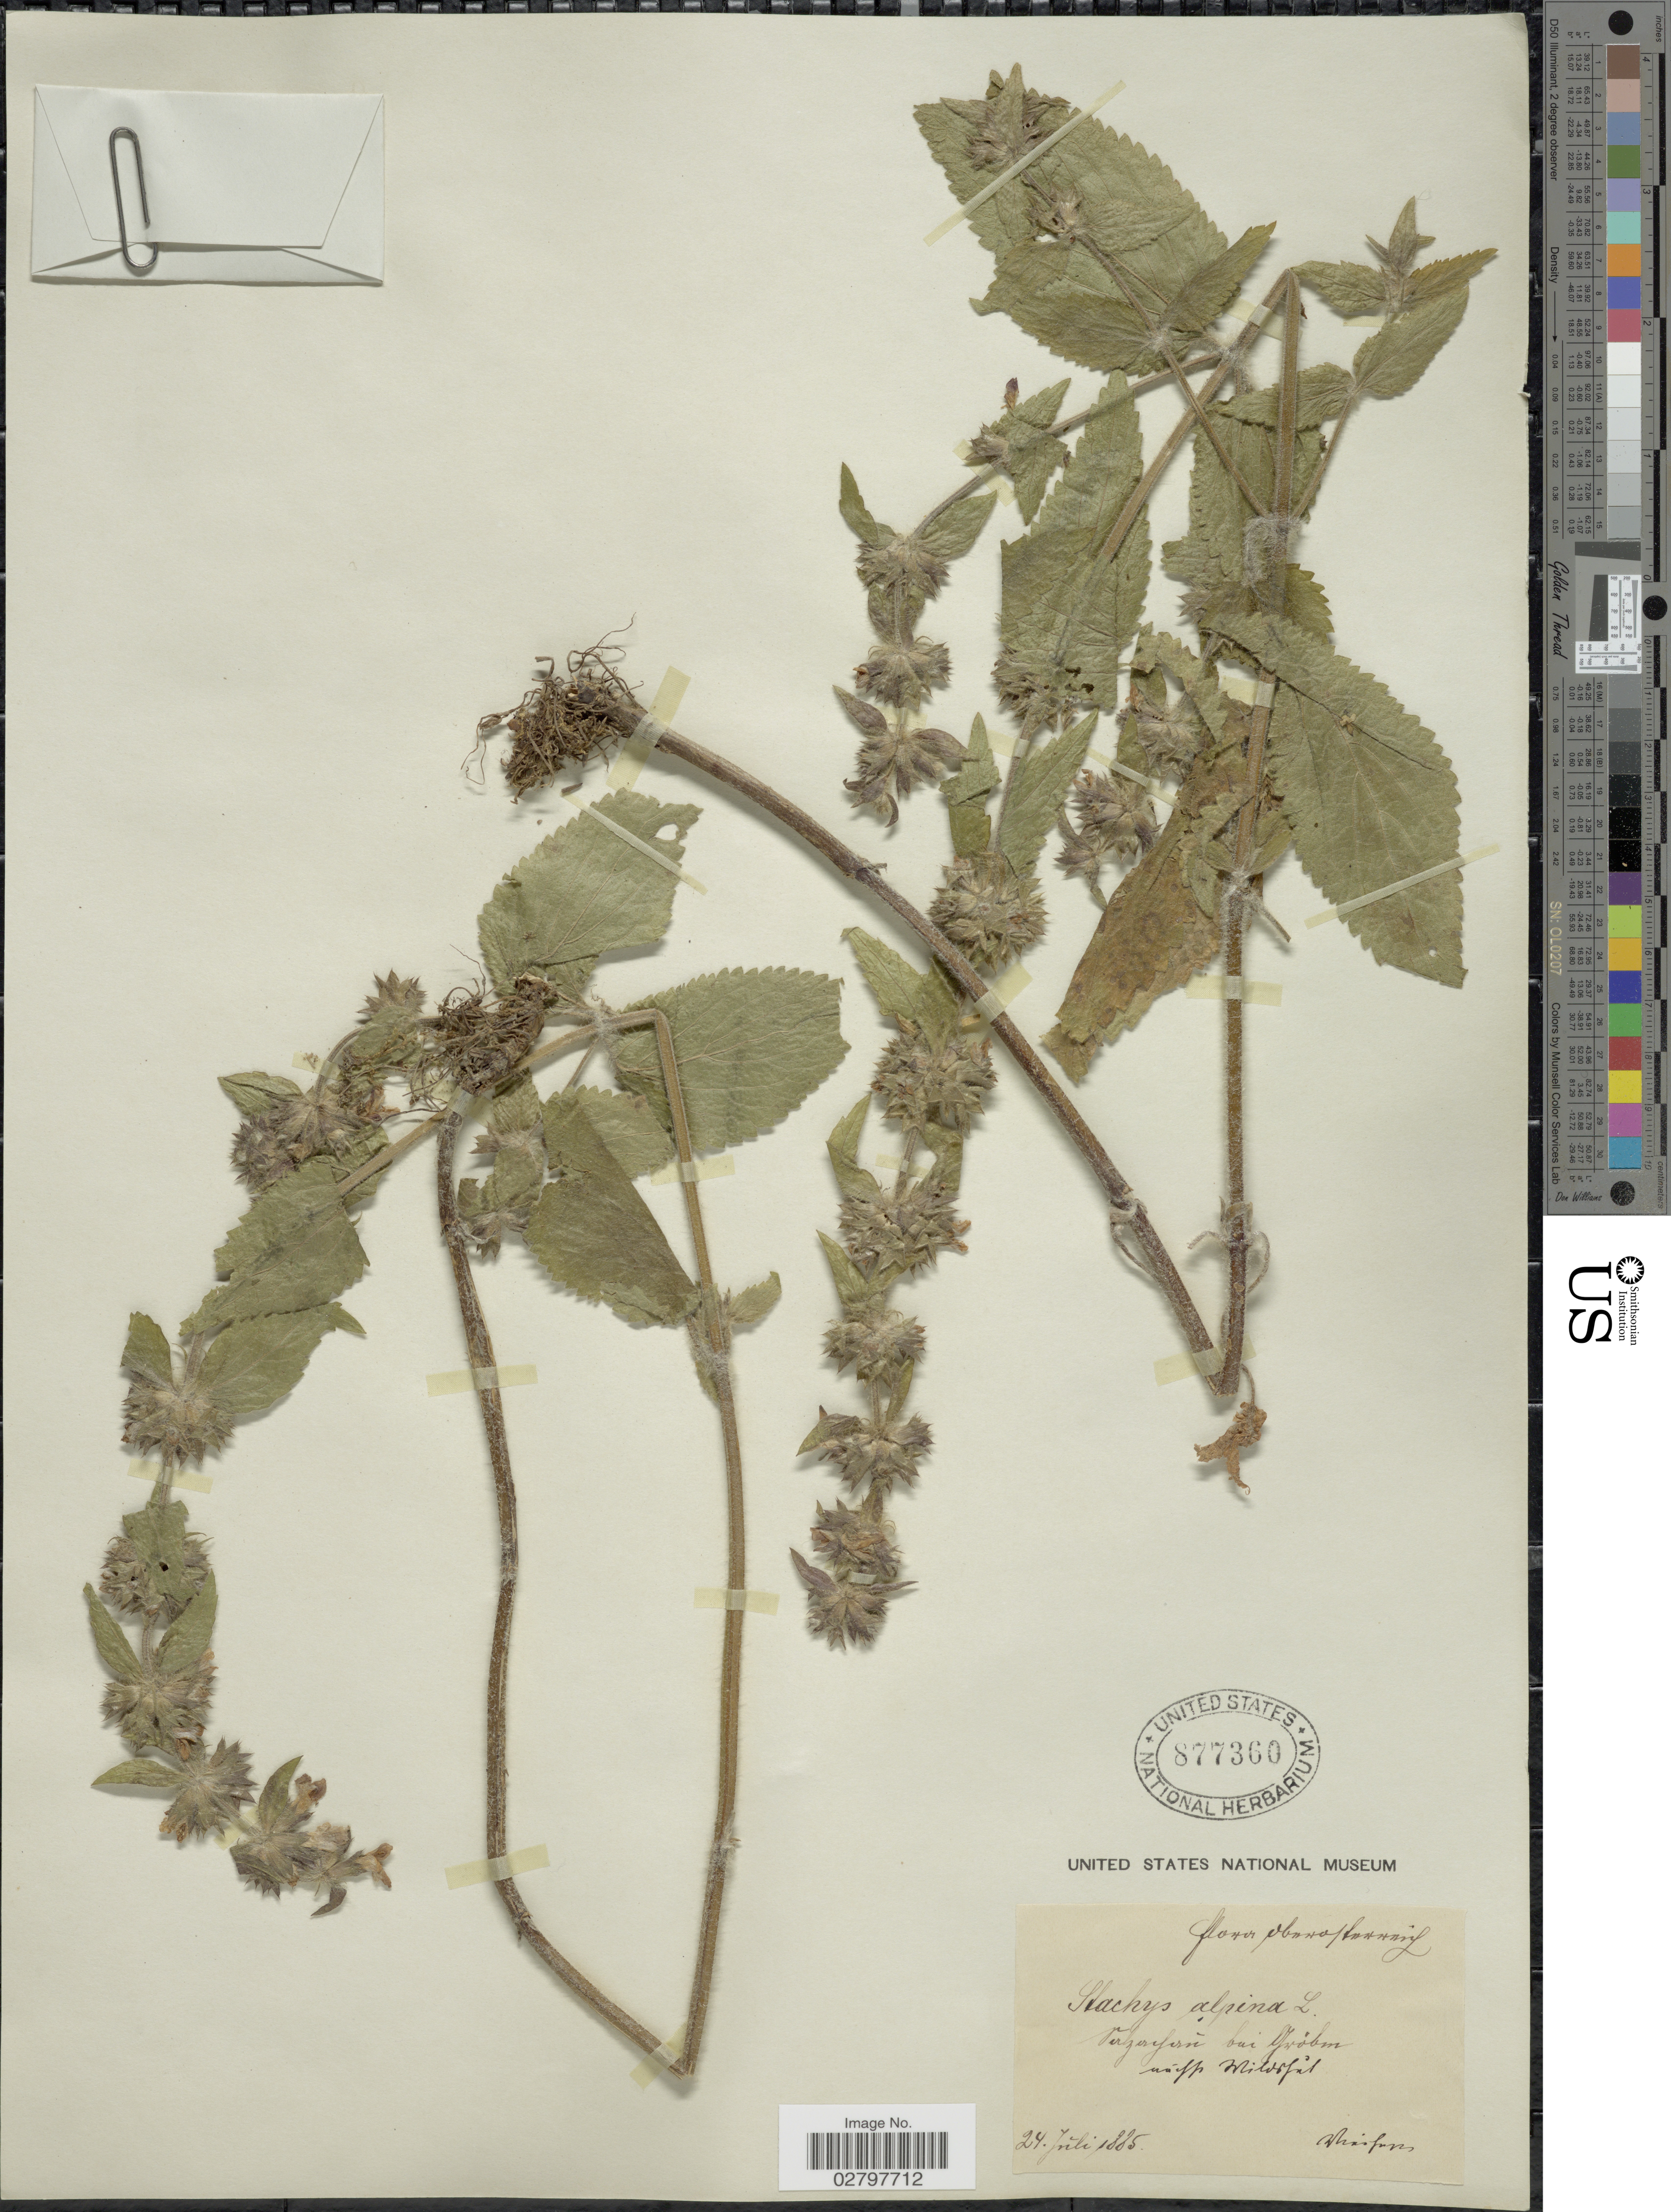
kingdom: Plantae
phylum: Tracheophyta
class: Magnoliopsida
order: Lamiales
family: Lamiaceae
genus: Stachys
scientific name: Stachys alpina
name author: L.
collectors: F. Vierhapper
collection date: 1885-07-24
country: Austria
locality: Flora Oberösterreich. Salzachau bei Gröbm nächst Wildshut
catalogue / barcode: US 877360